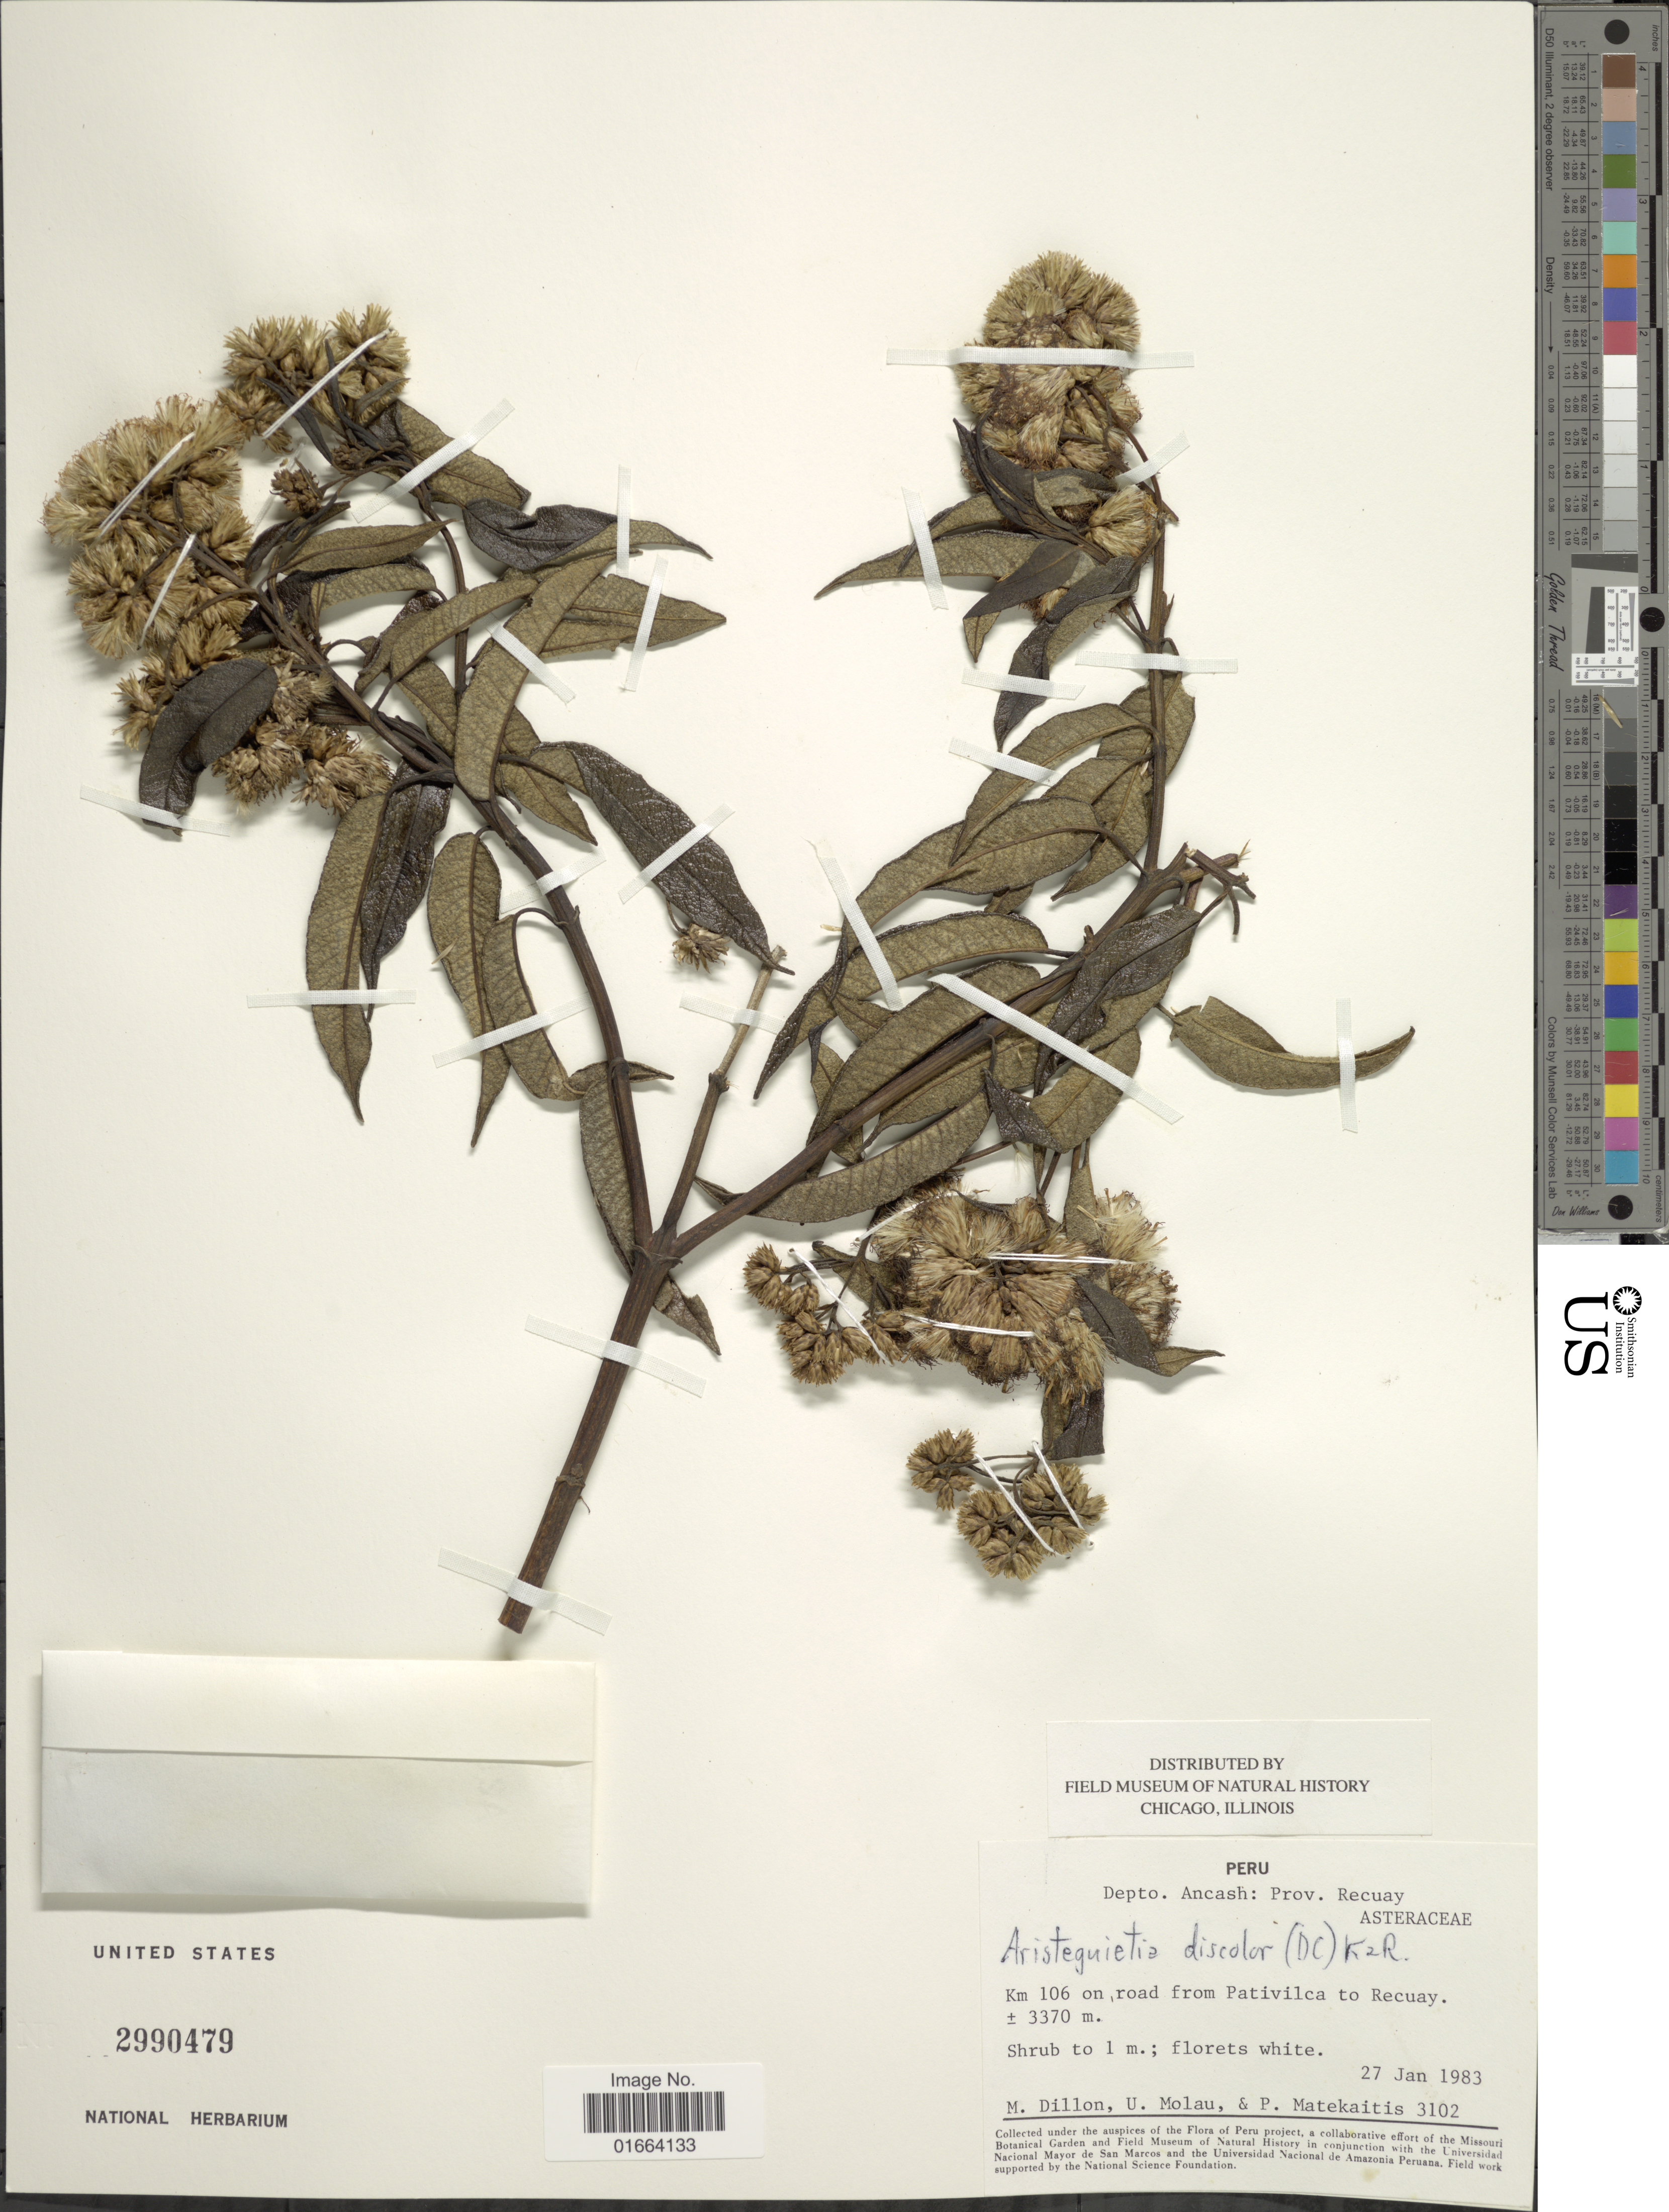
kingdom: Plantae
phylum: Tracheophyta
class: Magnoliopsida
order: Asterales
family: Asteraceae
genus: Aristeguietia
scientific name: Aristeguietia discolor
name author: (DC.) R.M. King & H. Rob.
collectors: M. O. Dillon, U. Molau & P. Matekaitis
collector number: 3102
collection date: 1983-01-27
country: Peru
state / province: Ancash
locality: Prov. Recuay. Km 106 on road from Pativilca to Recuay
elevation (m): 3370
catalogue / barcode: US 2990479